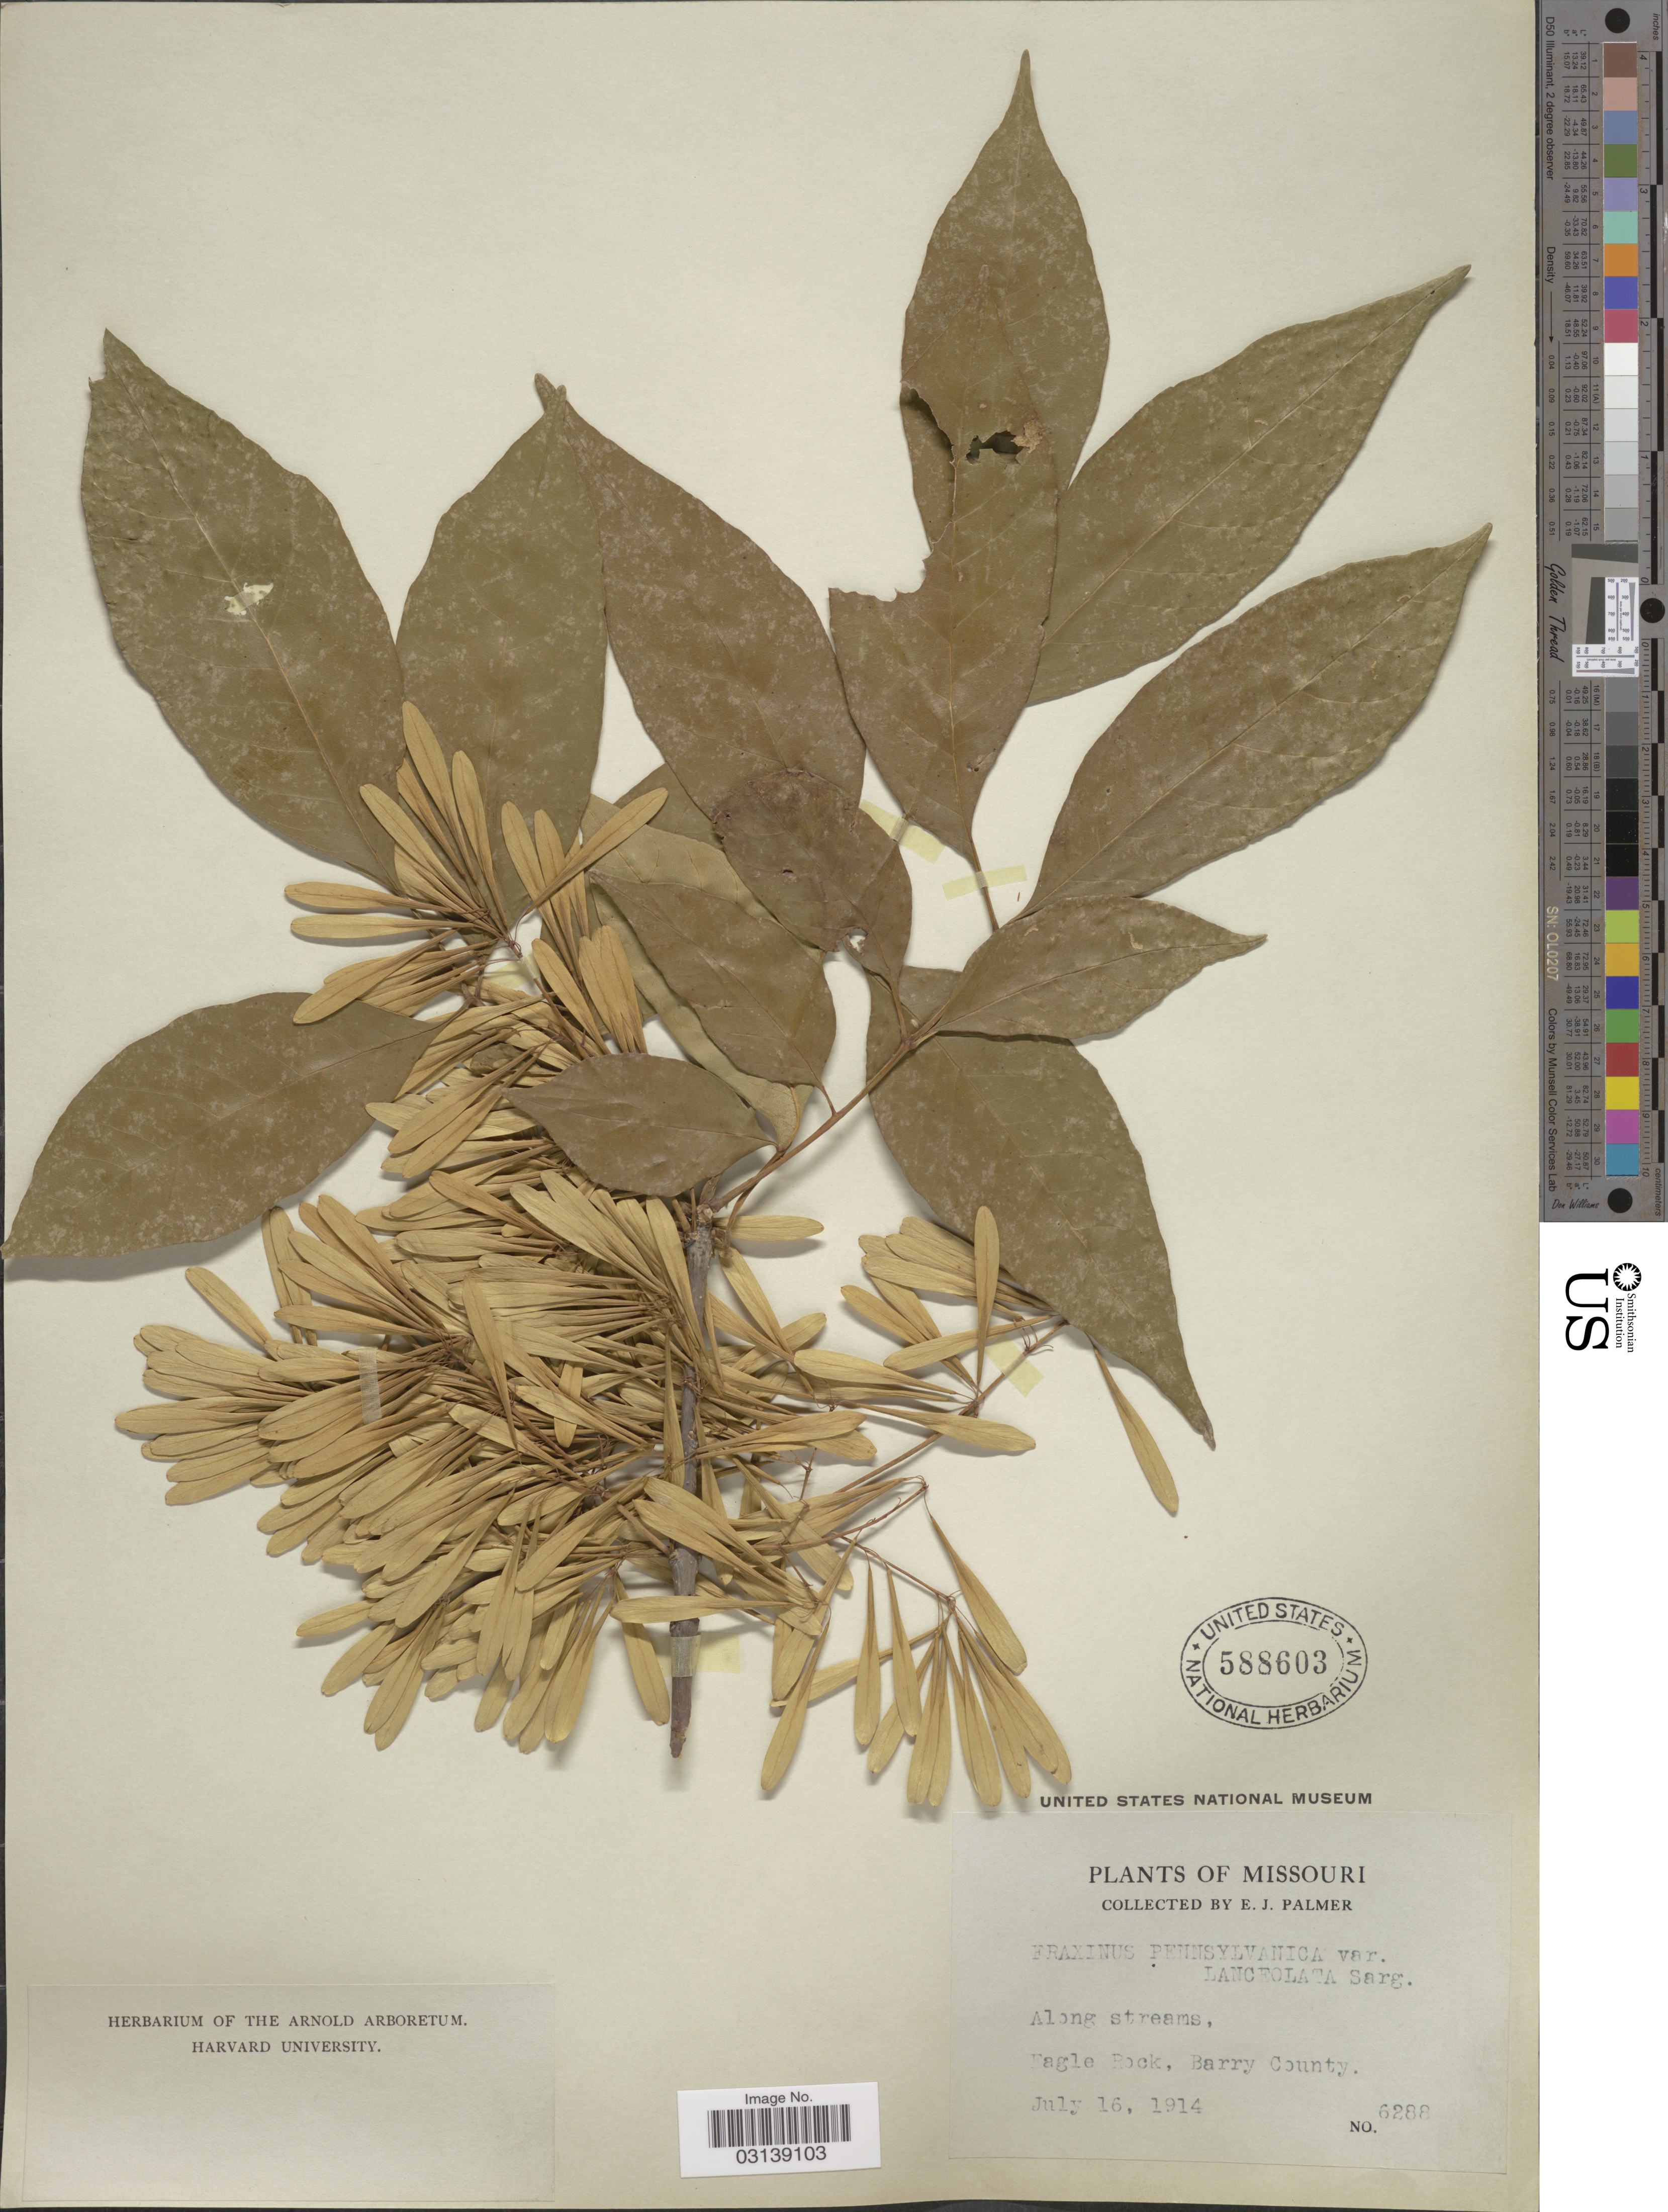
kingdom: Plantae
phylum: Tracheophyta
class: Magnoliopsida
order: Lamiales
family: Oleaceae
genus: Fraxinus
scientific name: Fraxinus pennsylvanica var. lanceolata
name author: Sarg.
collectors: E. J. Palmer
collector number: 6288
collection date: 1914-07-16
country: United States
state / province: Missouri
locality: Eagle Rock, Barry County.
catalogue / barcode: US 588603